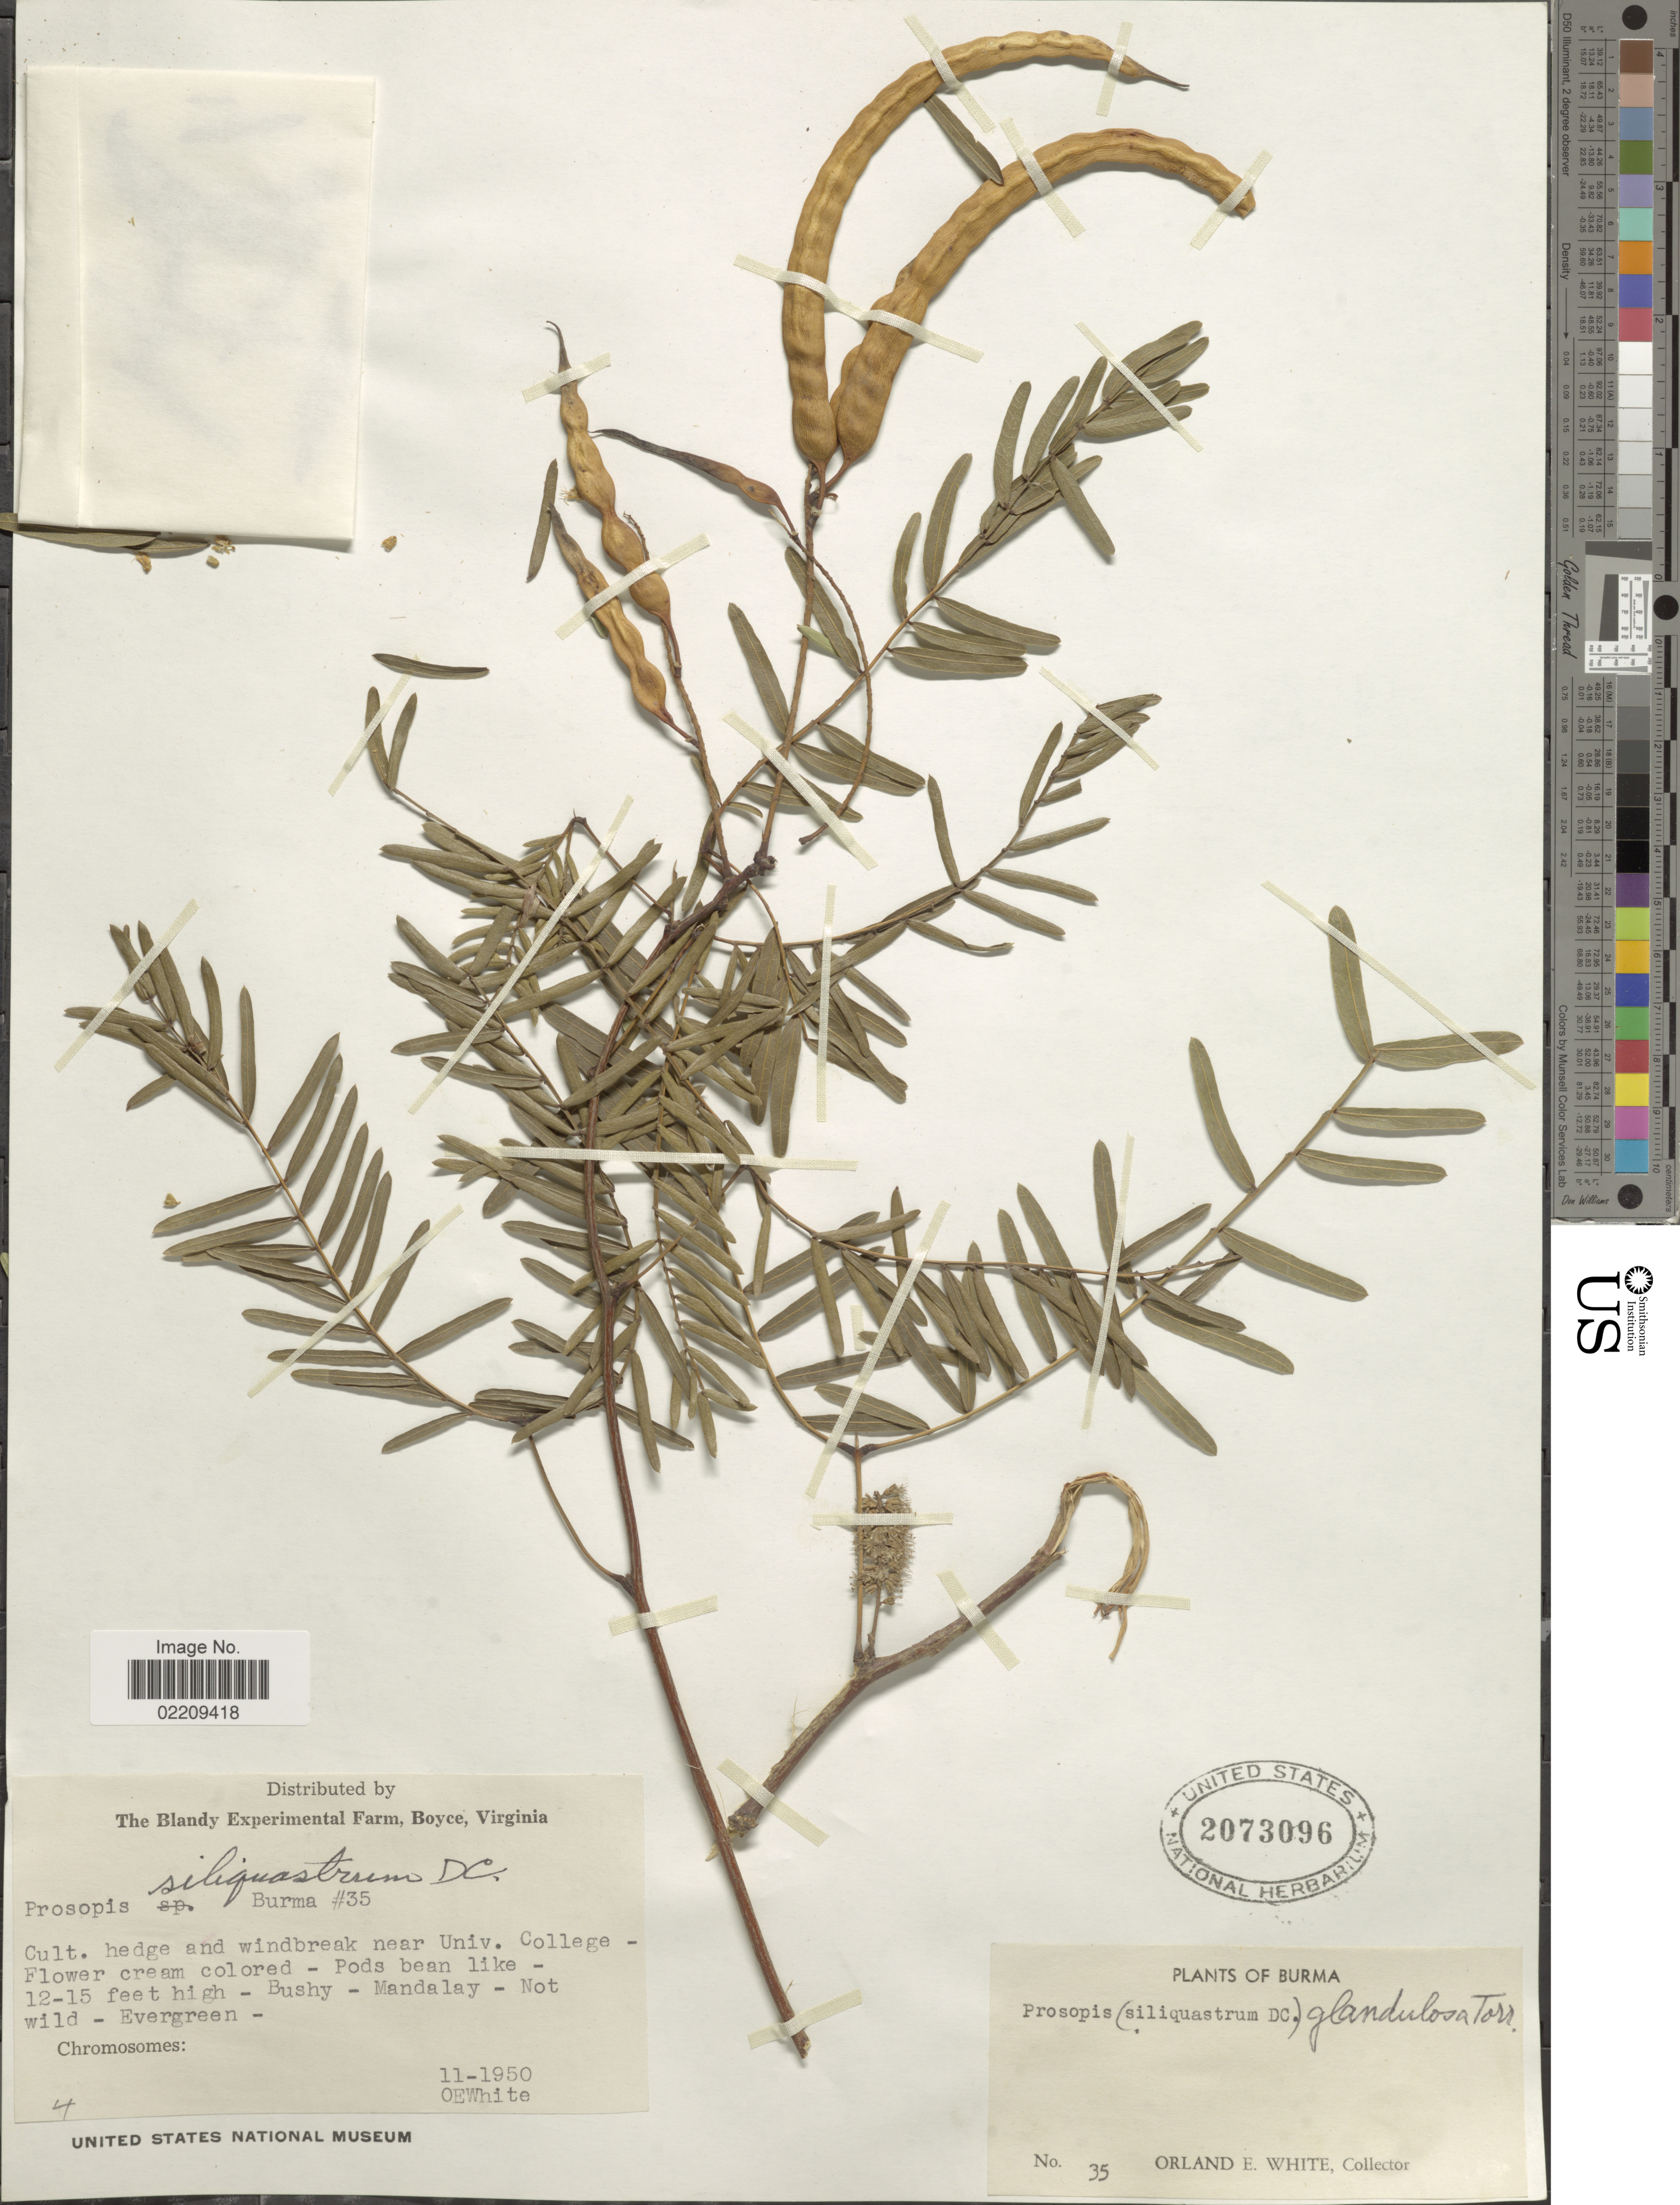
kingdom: Plantae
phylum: Tracheophyta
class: Magnoliopsida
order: Fabales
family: Fabaceae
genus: Neltuma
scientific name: Neltuma glandulosa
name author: (Torr.) Britton & Rose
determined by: Strong, Mark T., (BOT), Smithsonian Institution - National Museum of Natural History (UNITED STATES)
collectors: O. E. White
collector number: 35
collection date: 1950-11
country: Myanmar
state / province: Mandalay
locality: Burma, cult. hedge and windbreak near Univ. College.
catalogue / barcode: US 2073096